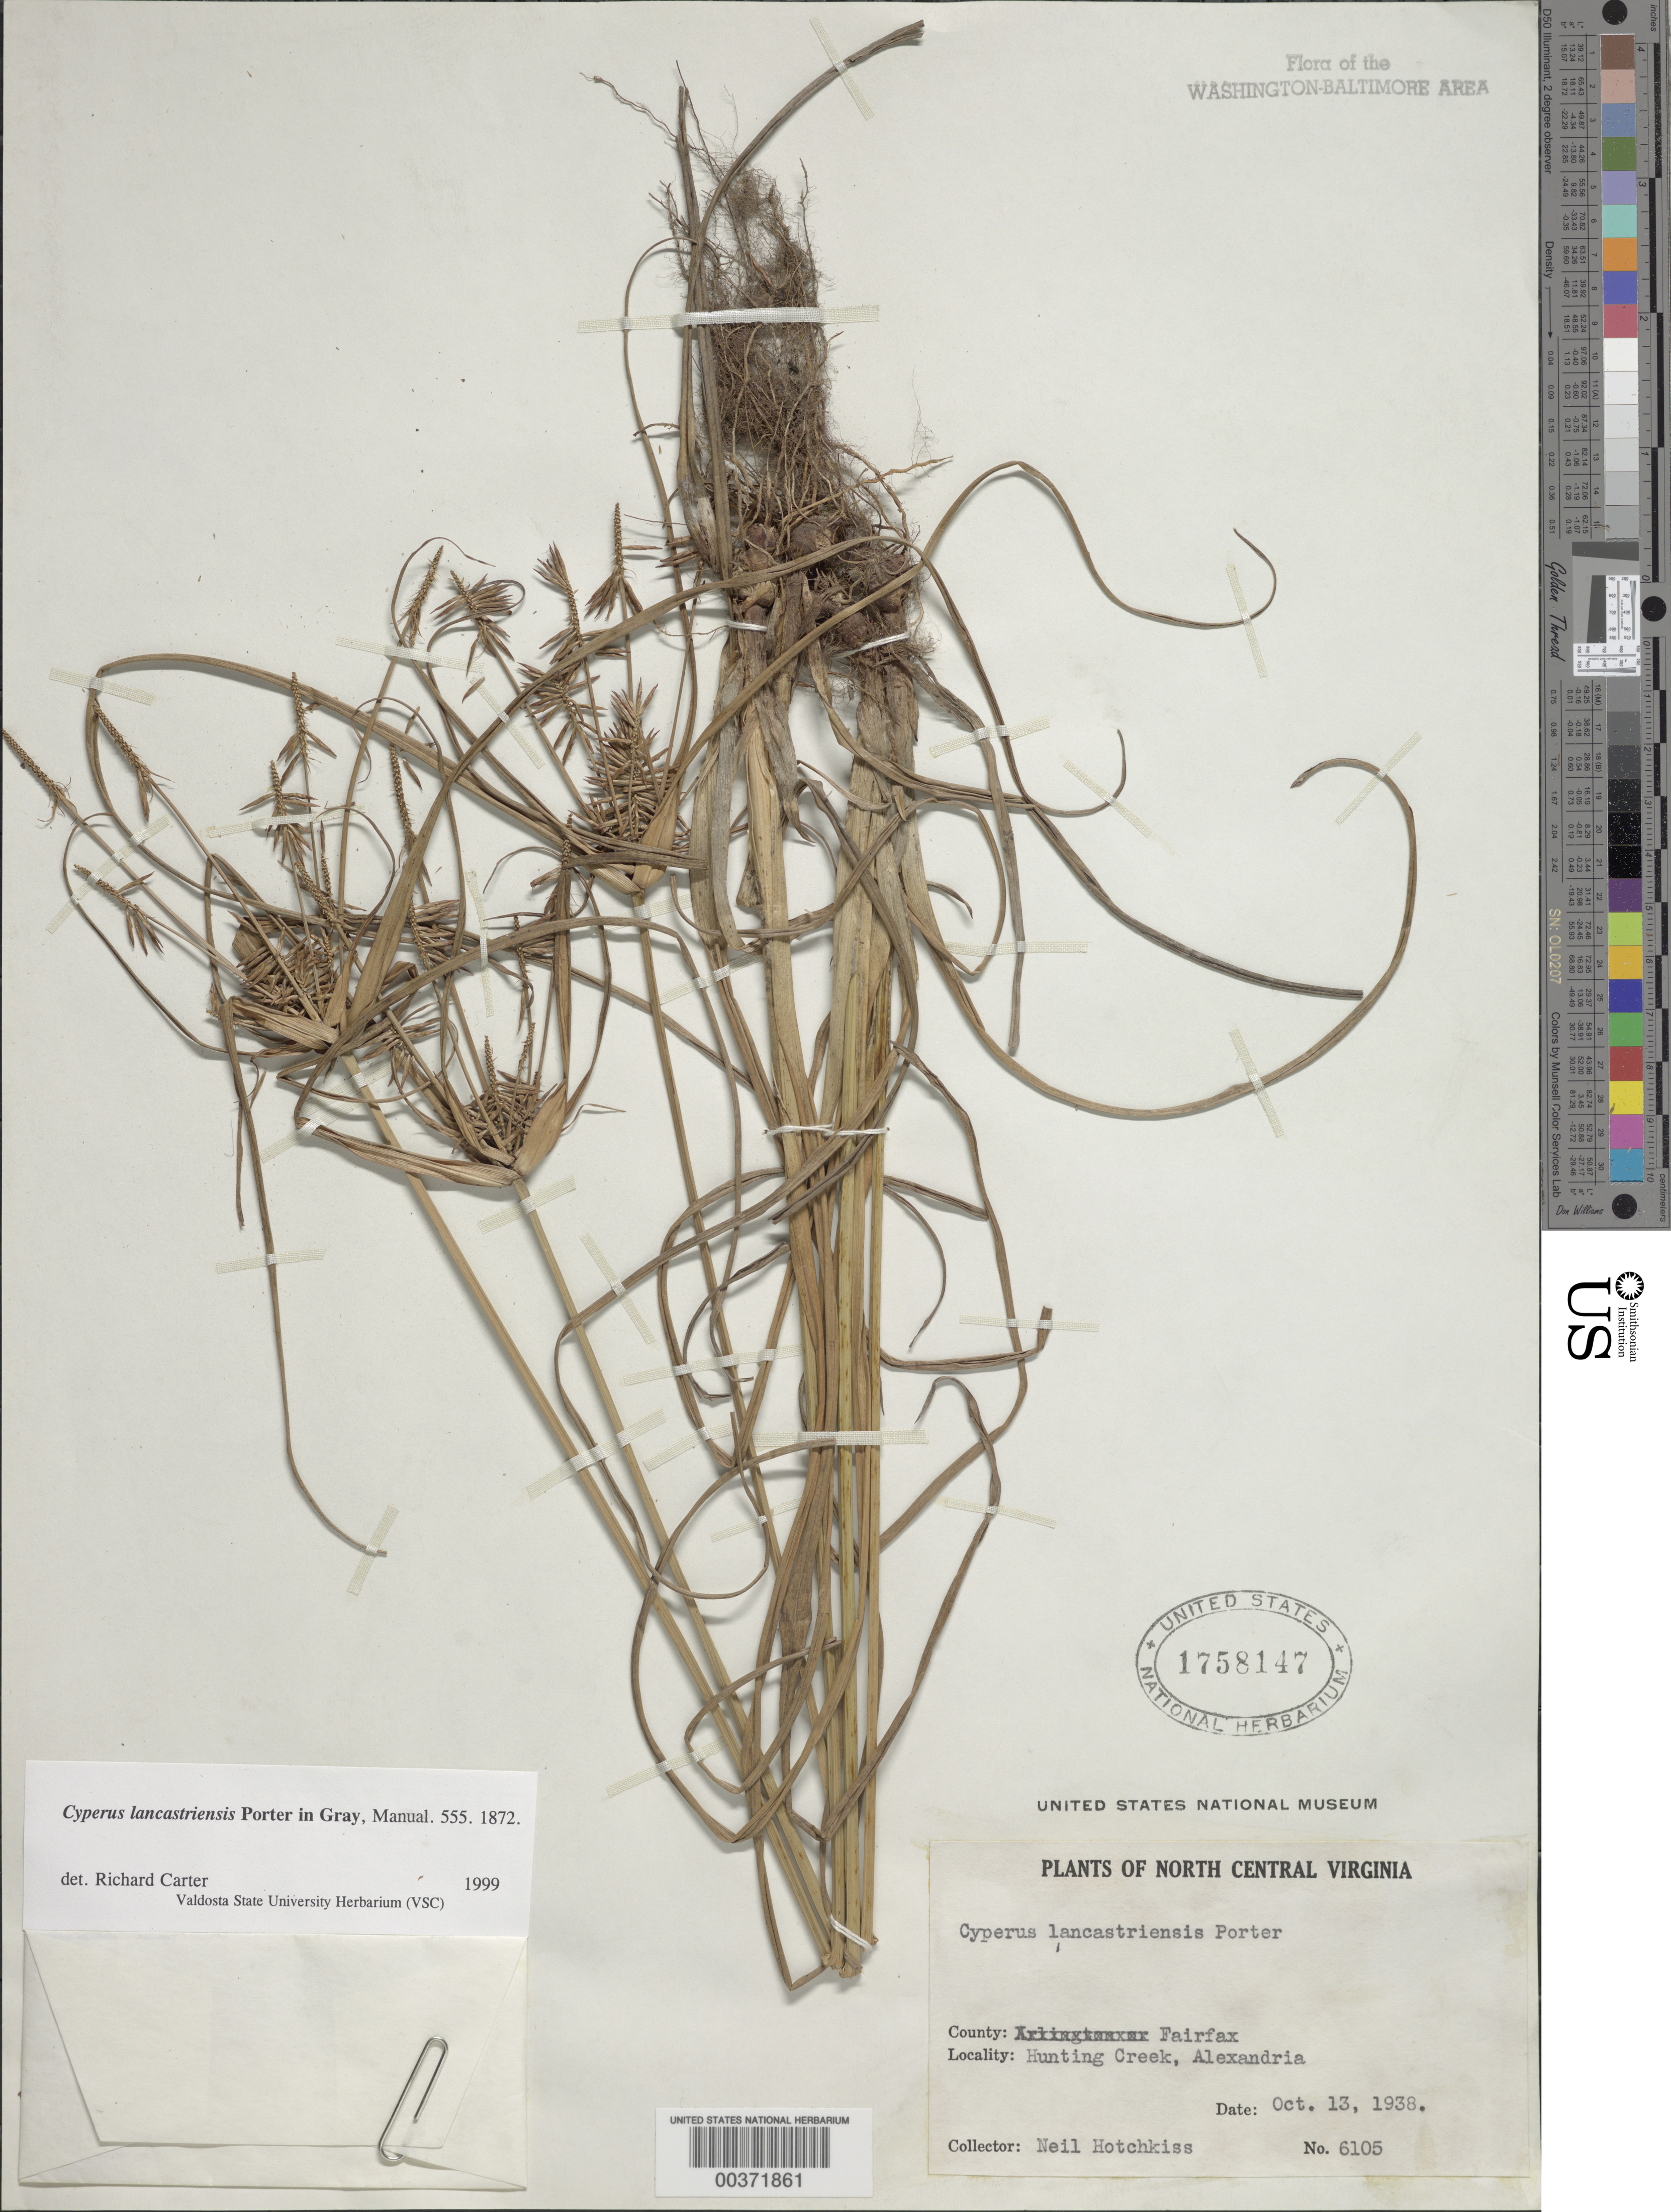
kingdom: Plantae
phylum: Tracheophyta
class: Liliopsida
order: Poales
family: Cyperaceae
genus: Cyperus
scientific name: Cyperus lancastriensis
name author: Porter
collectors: N. Hotchkiss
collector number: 6105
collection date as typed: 13 Oct 1938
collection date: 1938-10-13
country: United States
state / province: Virginia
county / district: Fairfax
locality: Hunting Creek, Alexandria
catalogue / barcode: US 1758147